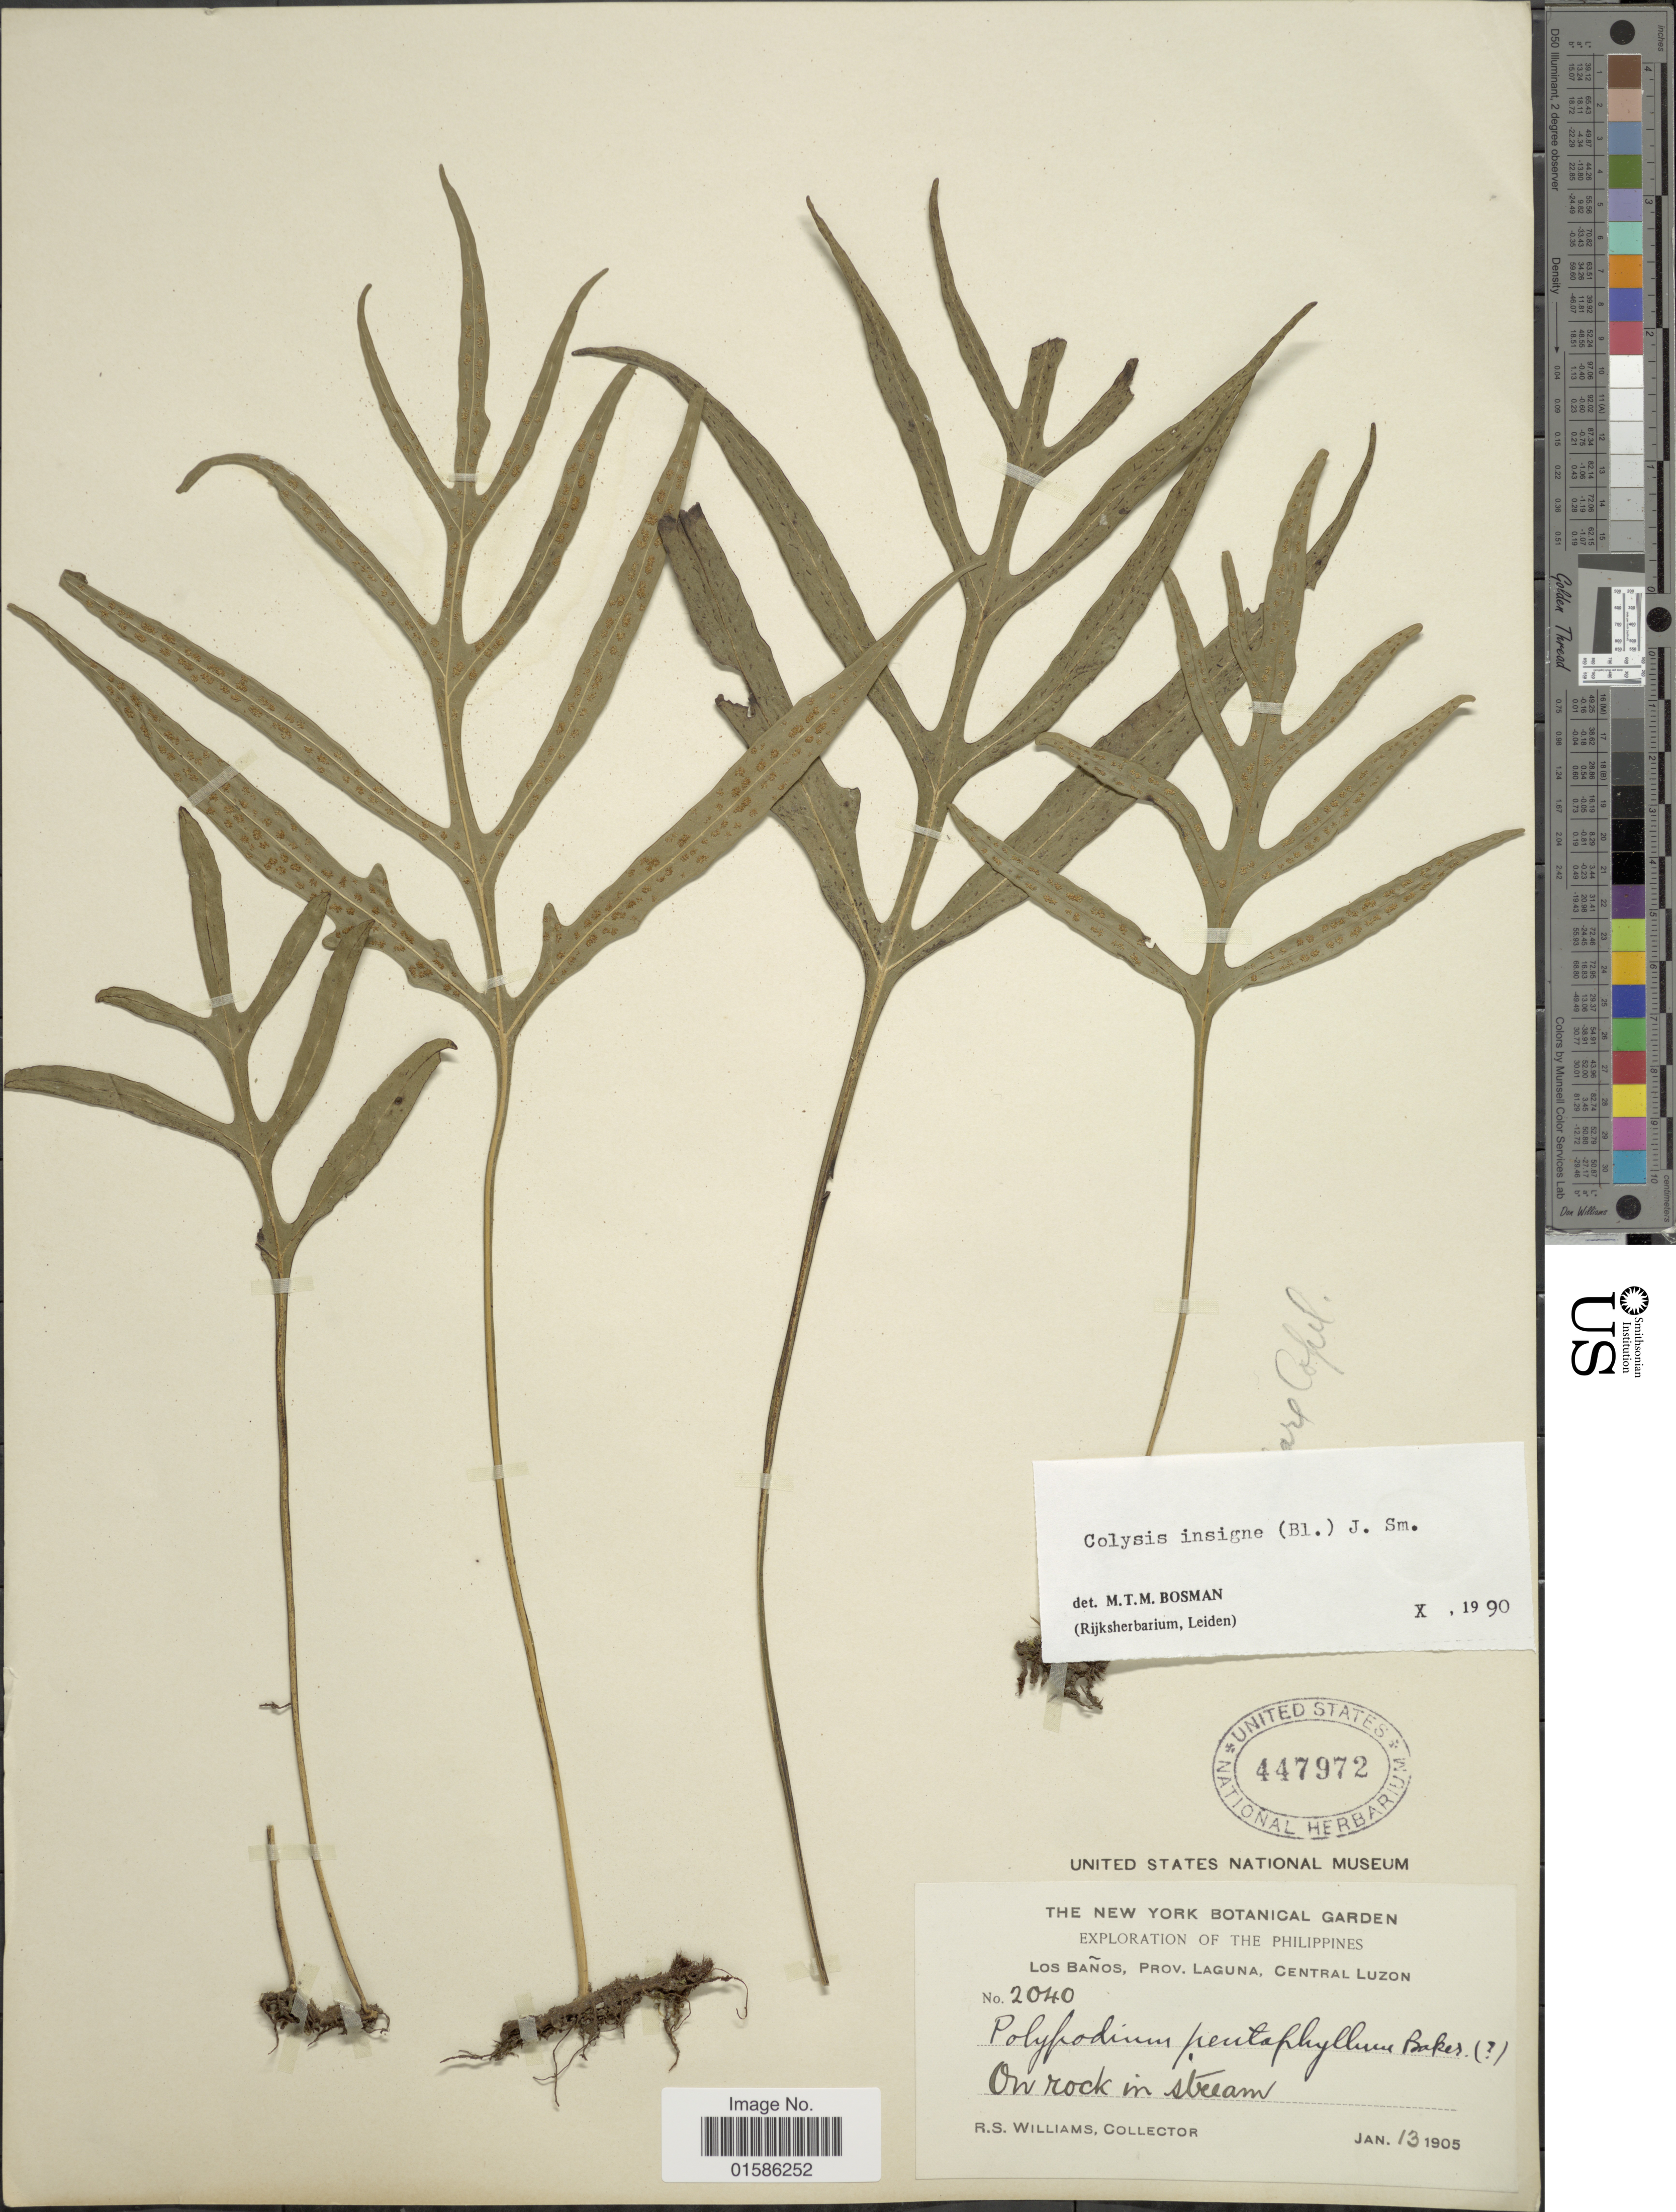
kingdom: Plantae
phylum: Tracheophyta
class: Polypodiopsida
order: Polypodiales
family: Polypodiaceae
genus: Microsorum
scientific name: Microsorum insigne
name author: (Blume) Copel.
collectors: R. S. Williams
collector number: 2040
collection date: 1905-01-13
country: Philippines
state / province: Central Luzon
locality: Los Baños, Prov. Laguna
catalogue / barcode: US 447972